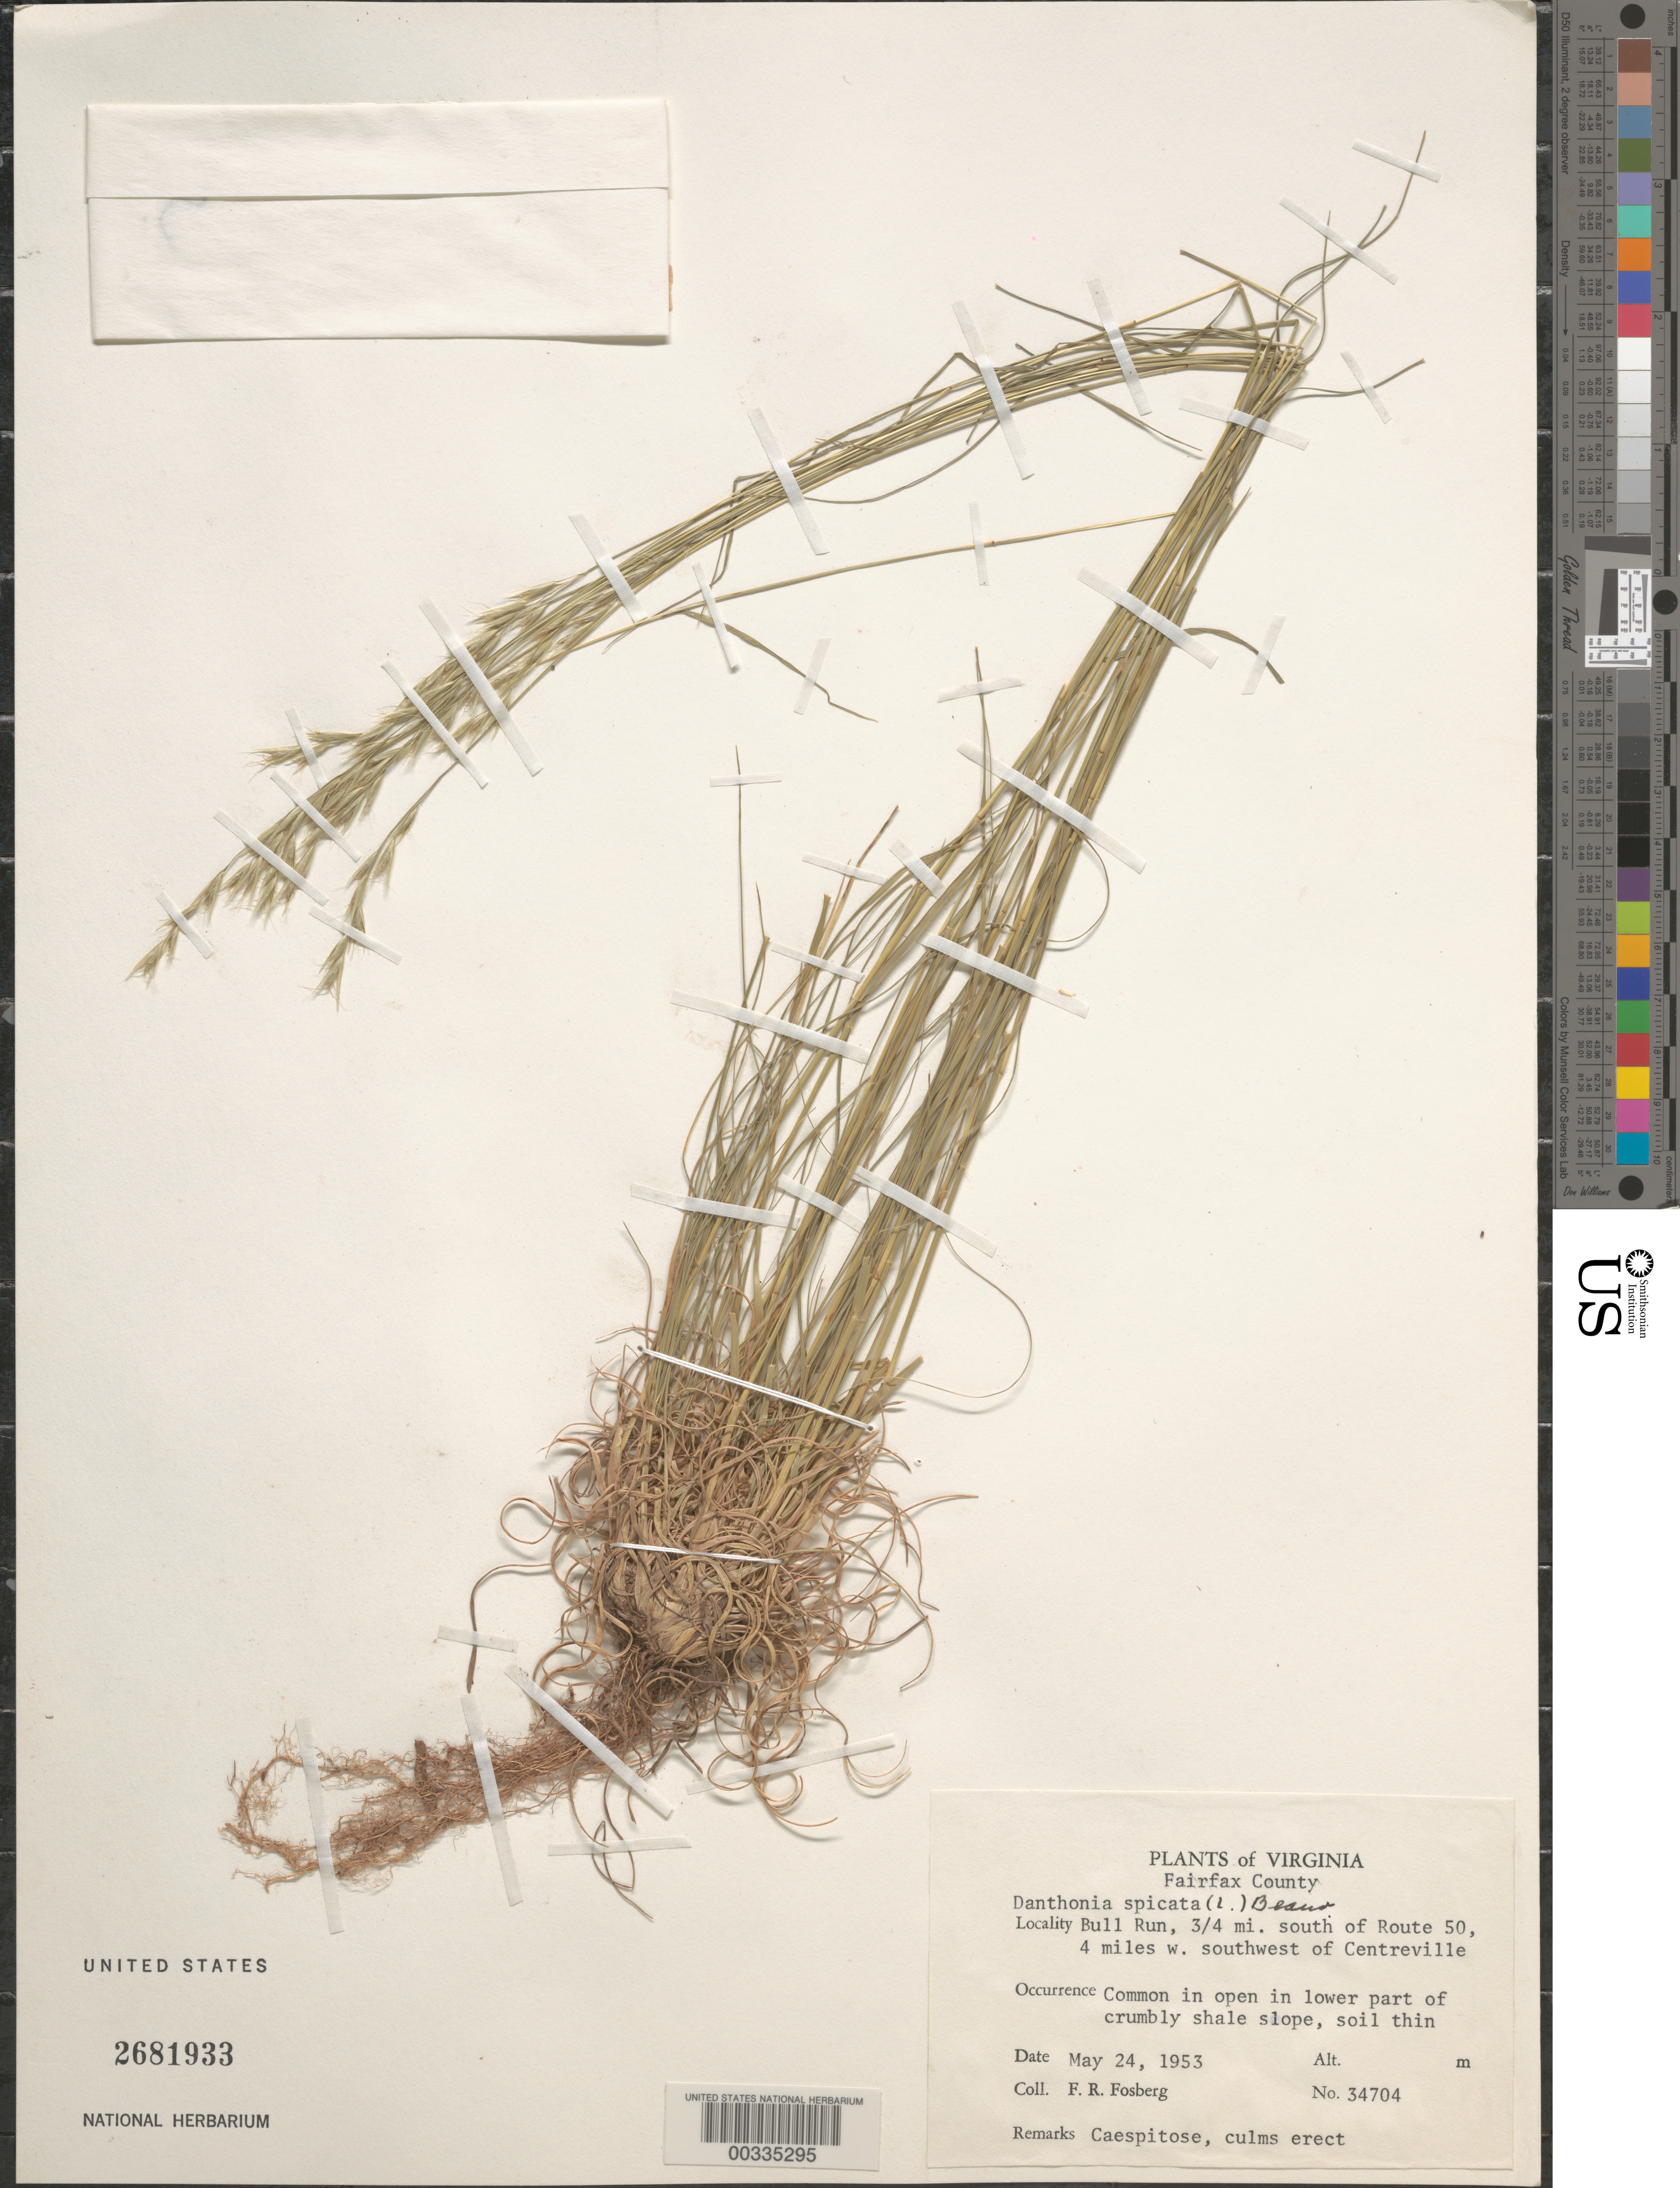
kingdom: Plantae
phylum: Tracheophyta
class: Liliopsida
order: Poales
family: Poaceae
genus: Danthonia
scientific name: Danthonia spicata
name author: (L.) P. Beauv. ex Roem. & Schult.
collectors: F. R. Fosberg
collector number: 34704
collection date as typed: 24 May 1953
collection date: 1953-05-24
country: United States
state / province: Virginia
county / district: Fairfax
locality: Bull Run, south of Route 50, southwest of Centreville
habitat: In open in lower part of crumbly shale slope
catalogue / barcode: US 2681933